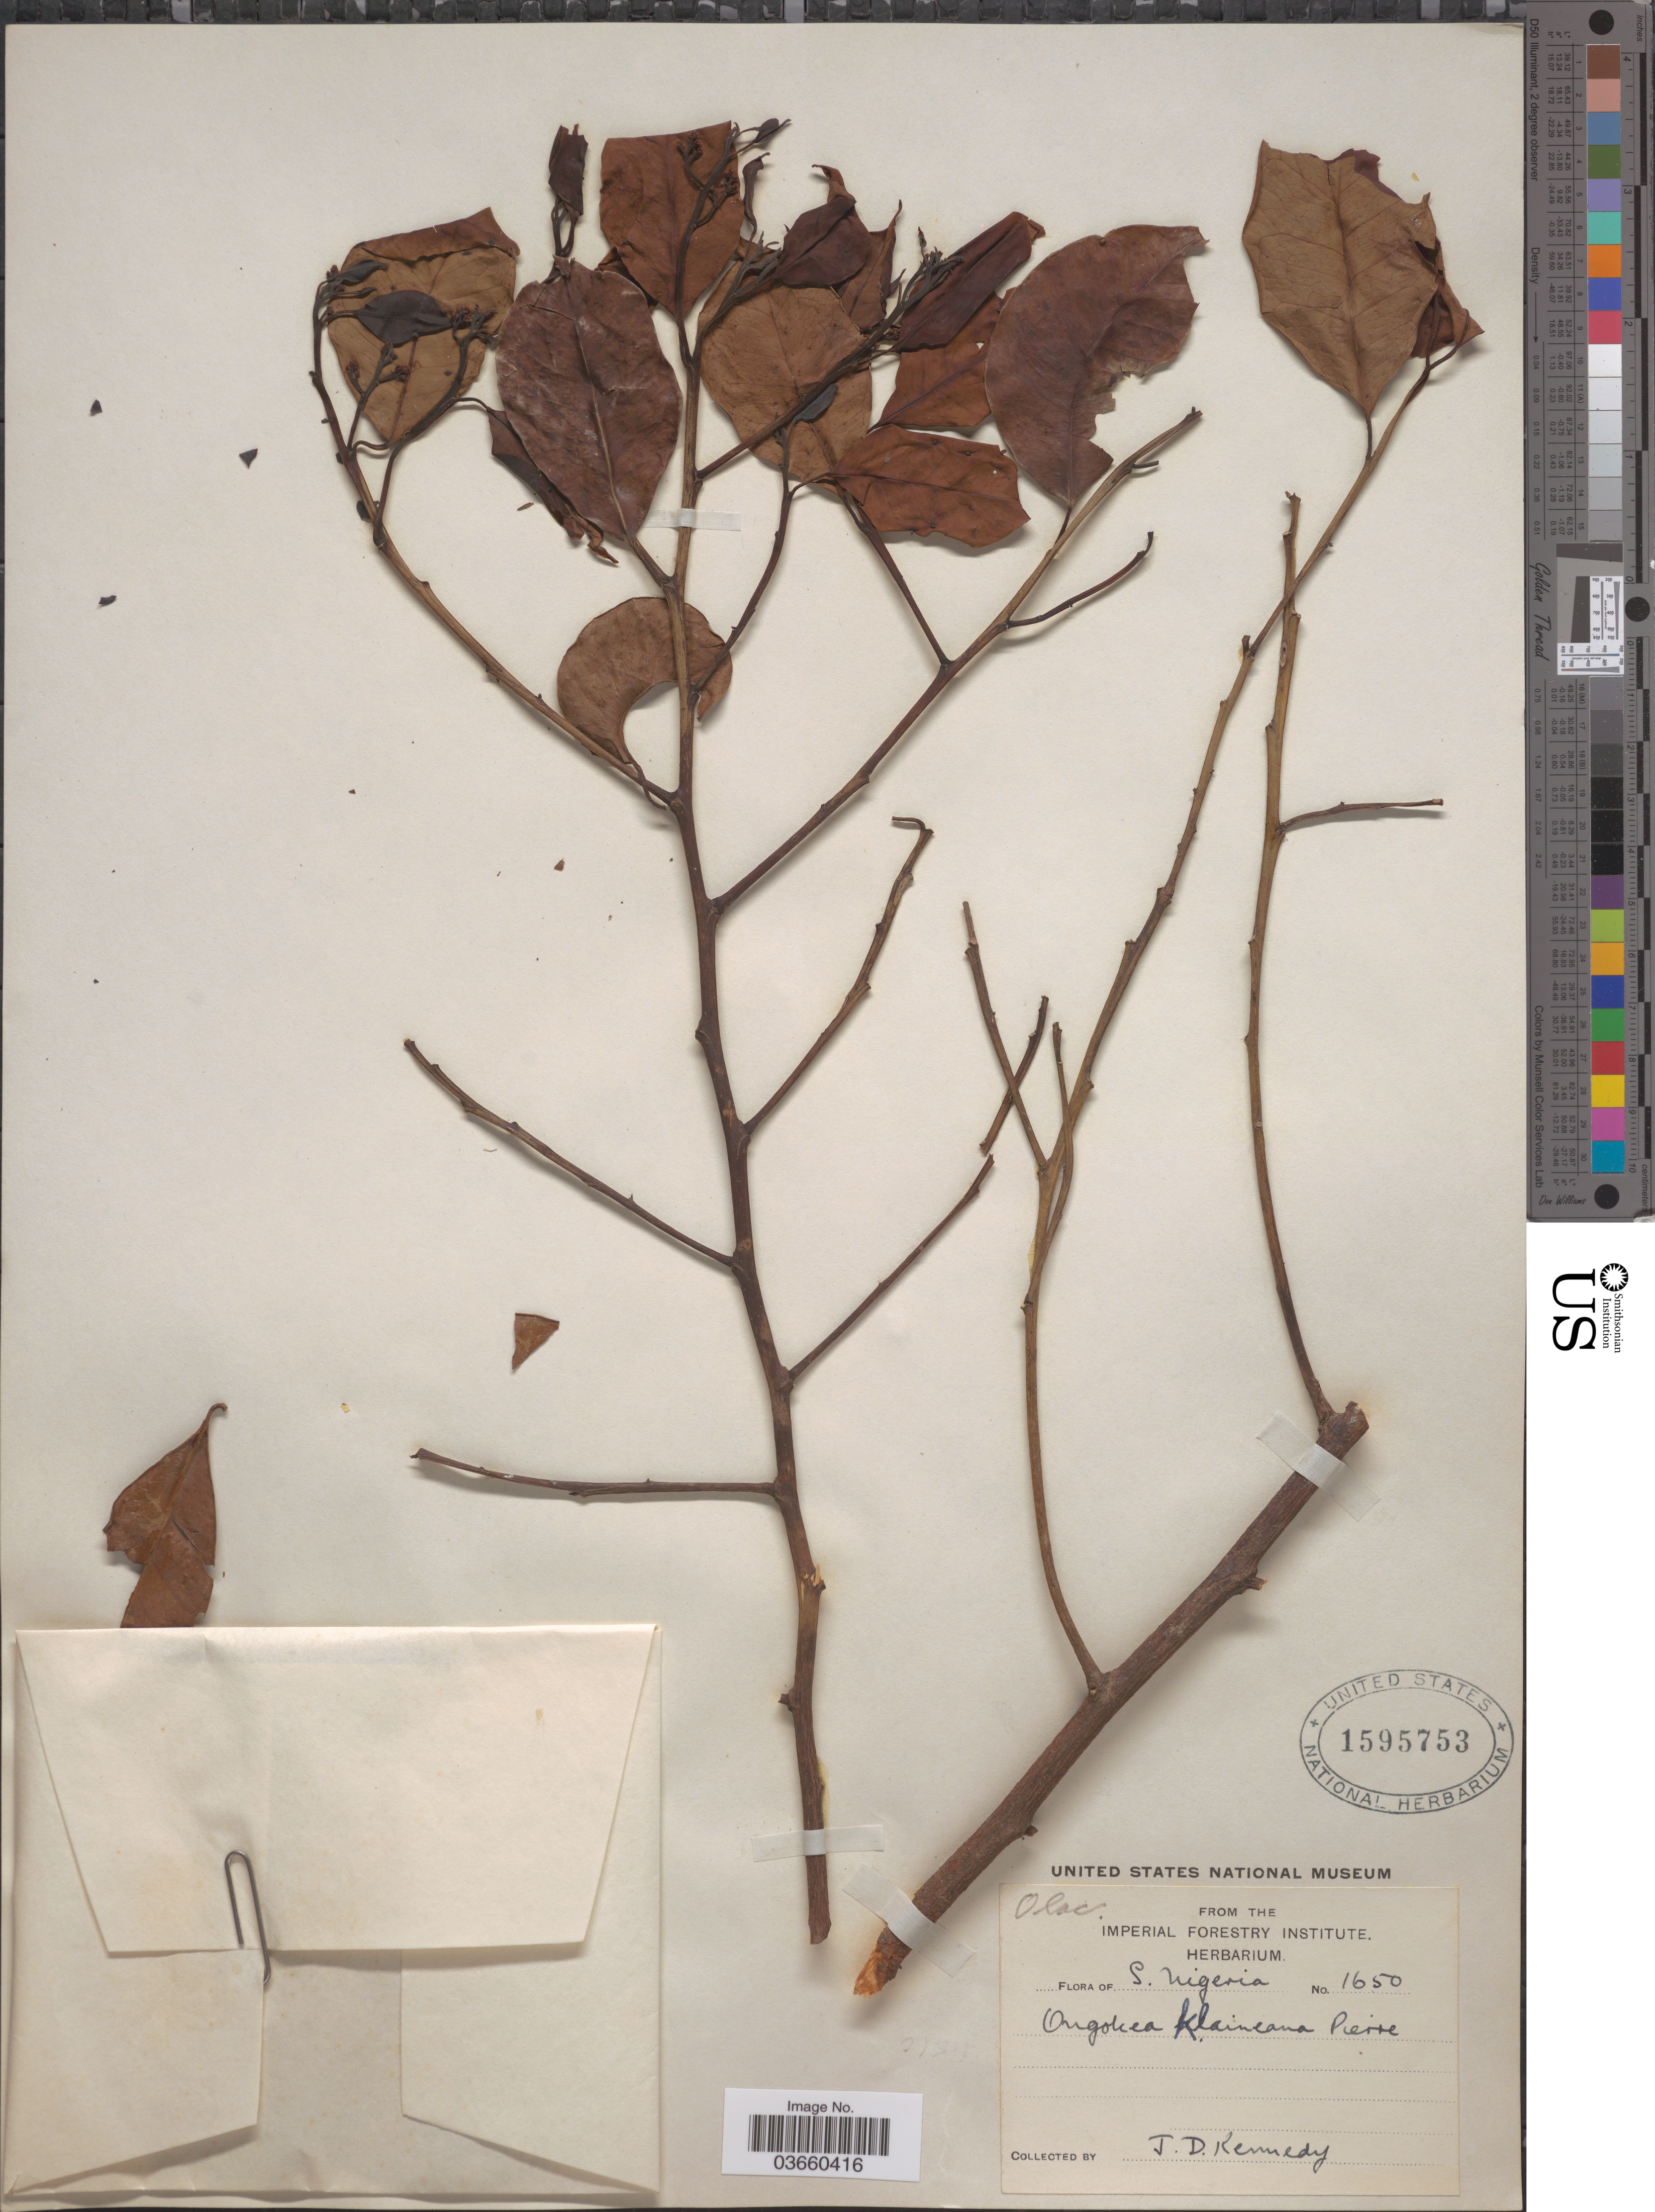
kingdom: Plantae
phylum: Tracheophyta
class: Magnoliopsida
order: Santalales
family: Aptandraceae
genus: Ongokea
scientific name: Ongokea klaineana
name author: Pierre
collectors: J. D. Kennedy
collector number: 1650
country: Nigeria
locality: S. Nigeria.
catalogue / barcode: US 1595753